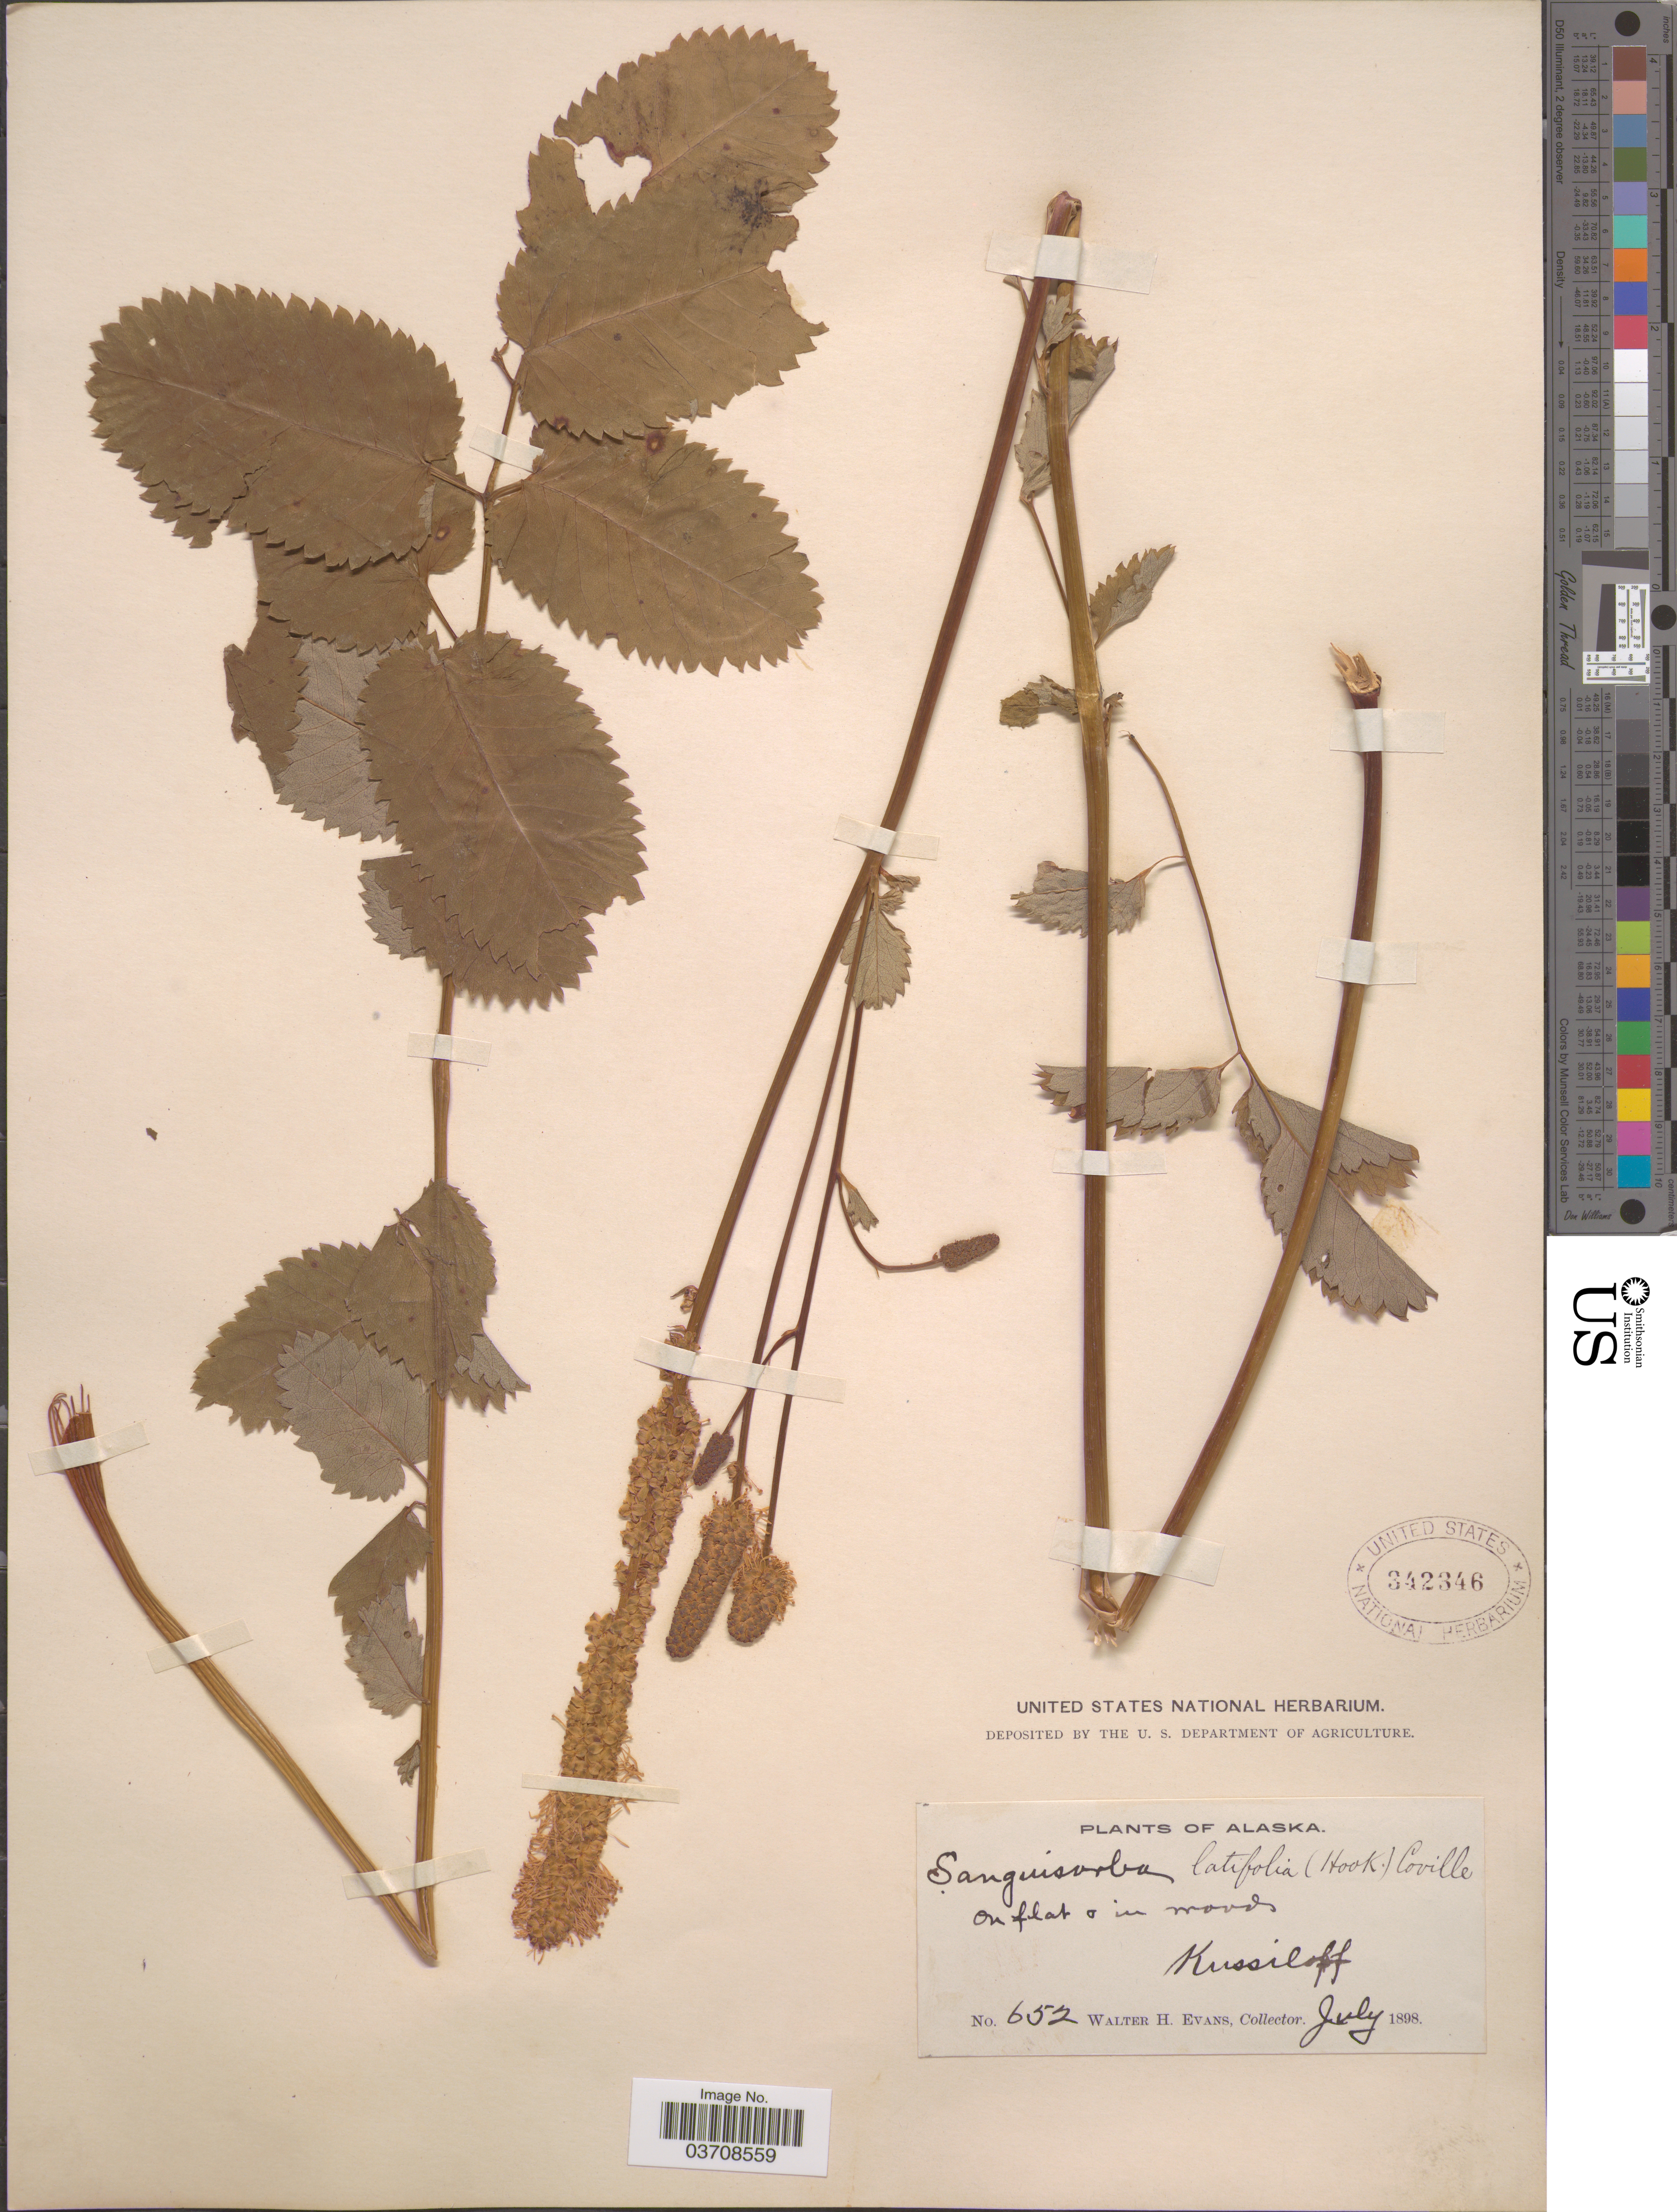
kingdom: Plantae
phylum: Tracheophyta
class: Magnoliopsida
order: Rosales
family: Rosaceae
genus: Sanguisorba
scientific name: Sanguisorba stipulata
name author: Raf.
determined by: Strong, Mark T., (BOT), Smithsonian Institution - National Museum of Natural History (UNITED STATES)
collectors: W. H. Evans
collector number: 652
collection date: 1898-07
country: United States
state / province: Alaska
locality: Kussiloff.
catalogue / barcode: US 342346